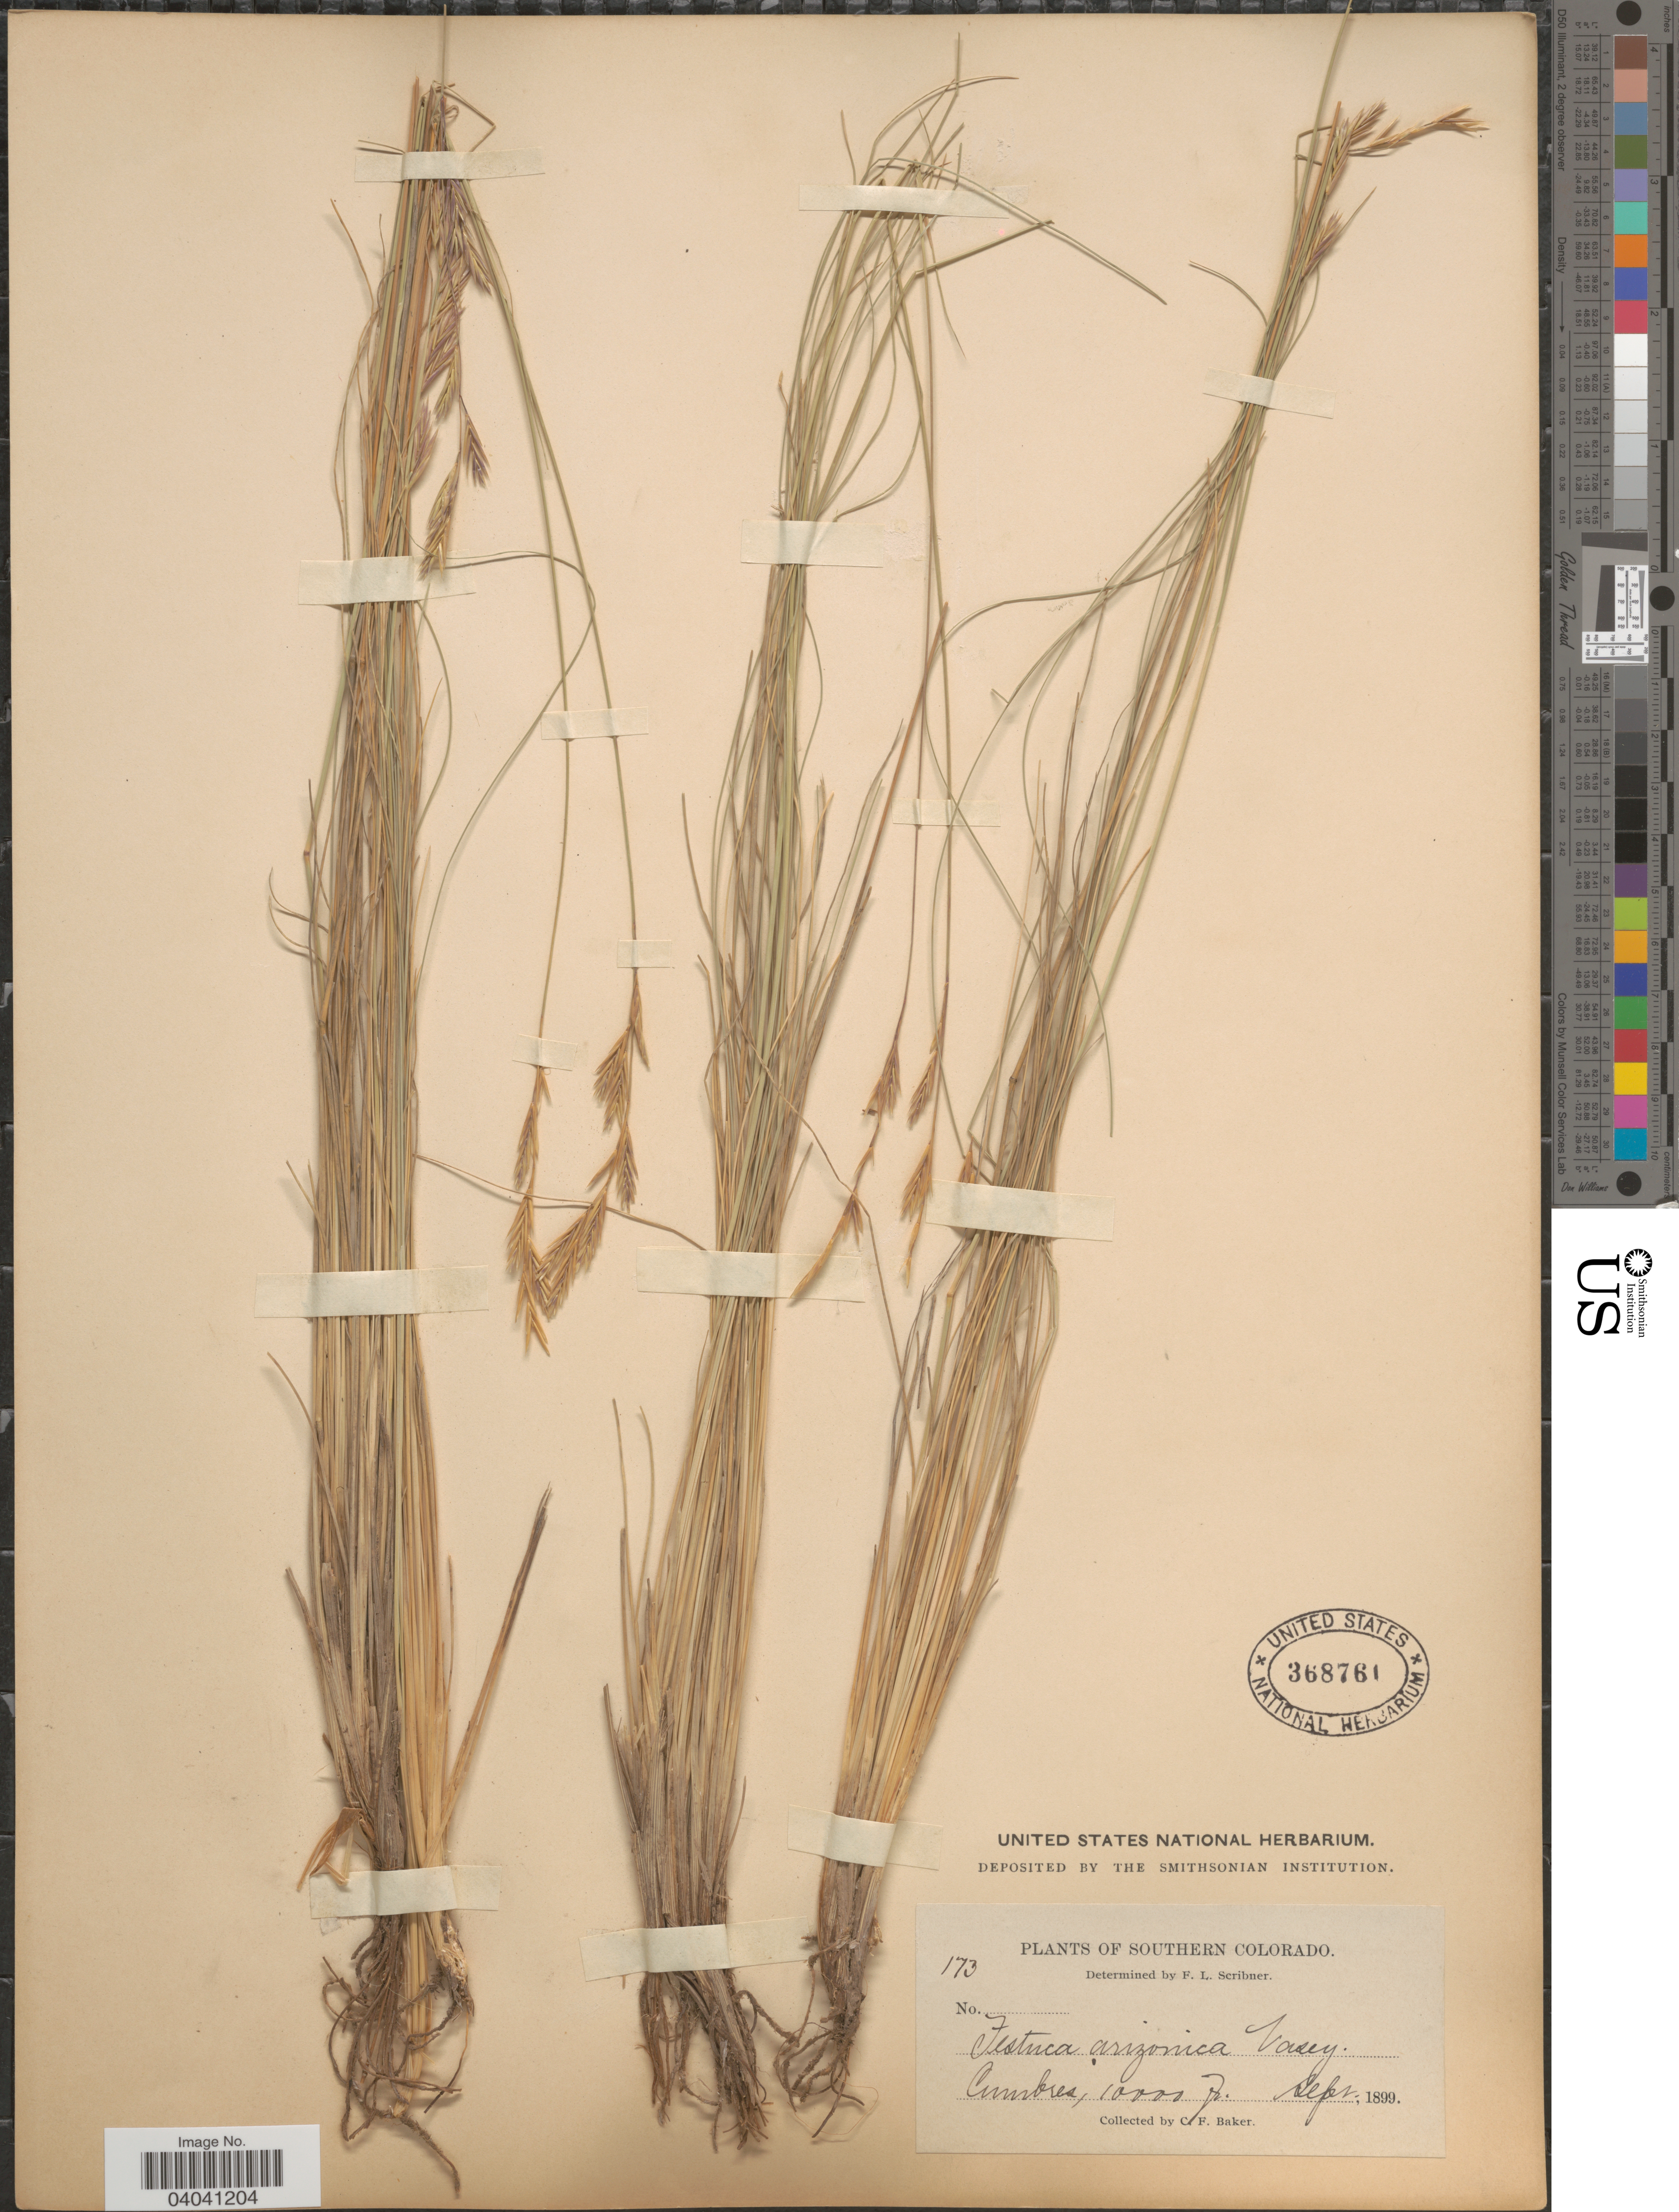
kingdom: Plantae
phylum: Tracheophyta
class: Liliopsida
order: Poales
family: Poaceae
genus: Festuca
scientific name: Festuca arizonica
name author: Vasey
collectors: C. F. Baker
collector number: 173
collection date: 1899-09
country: United States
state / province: Colorado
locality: Southern Colorado. Cumbres.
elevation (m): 3048